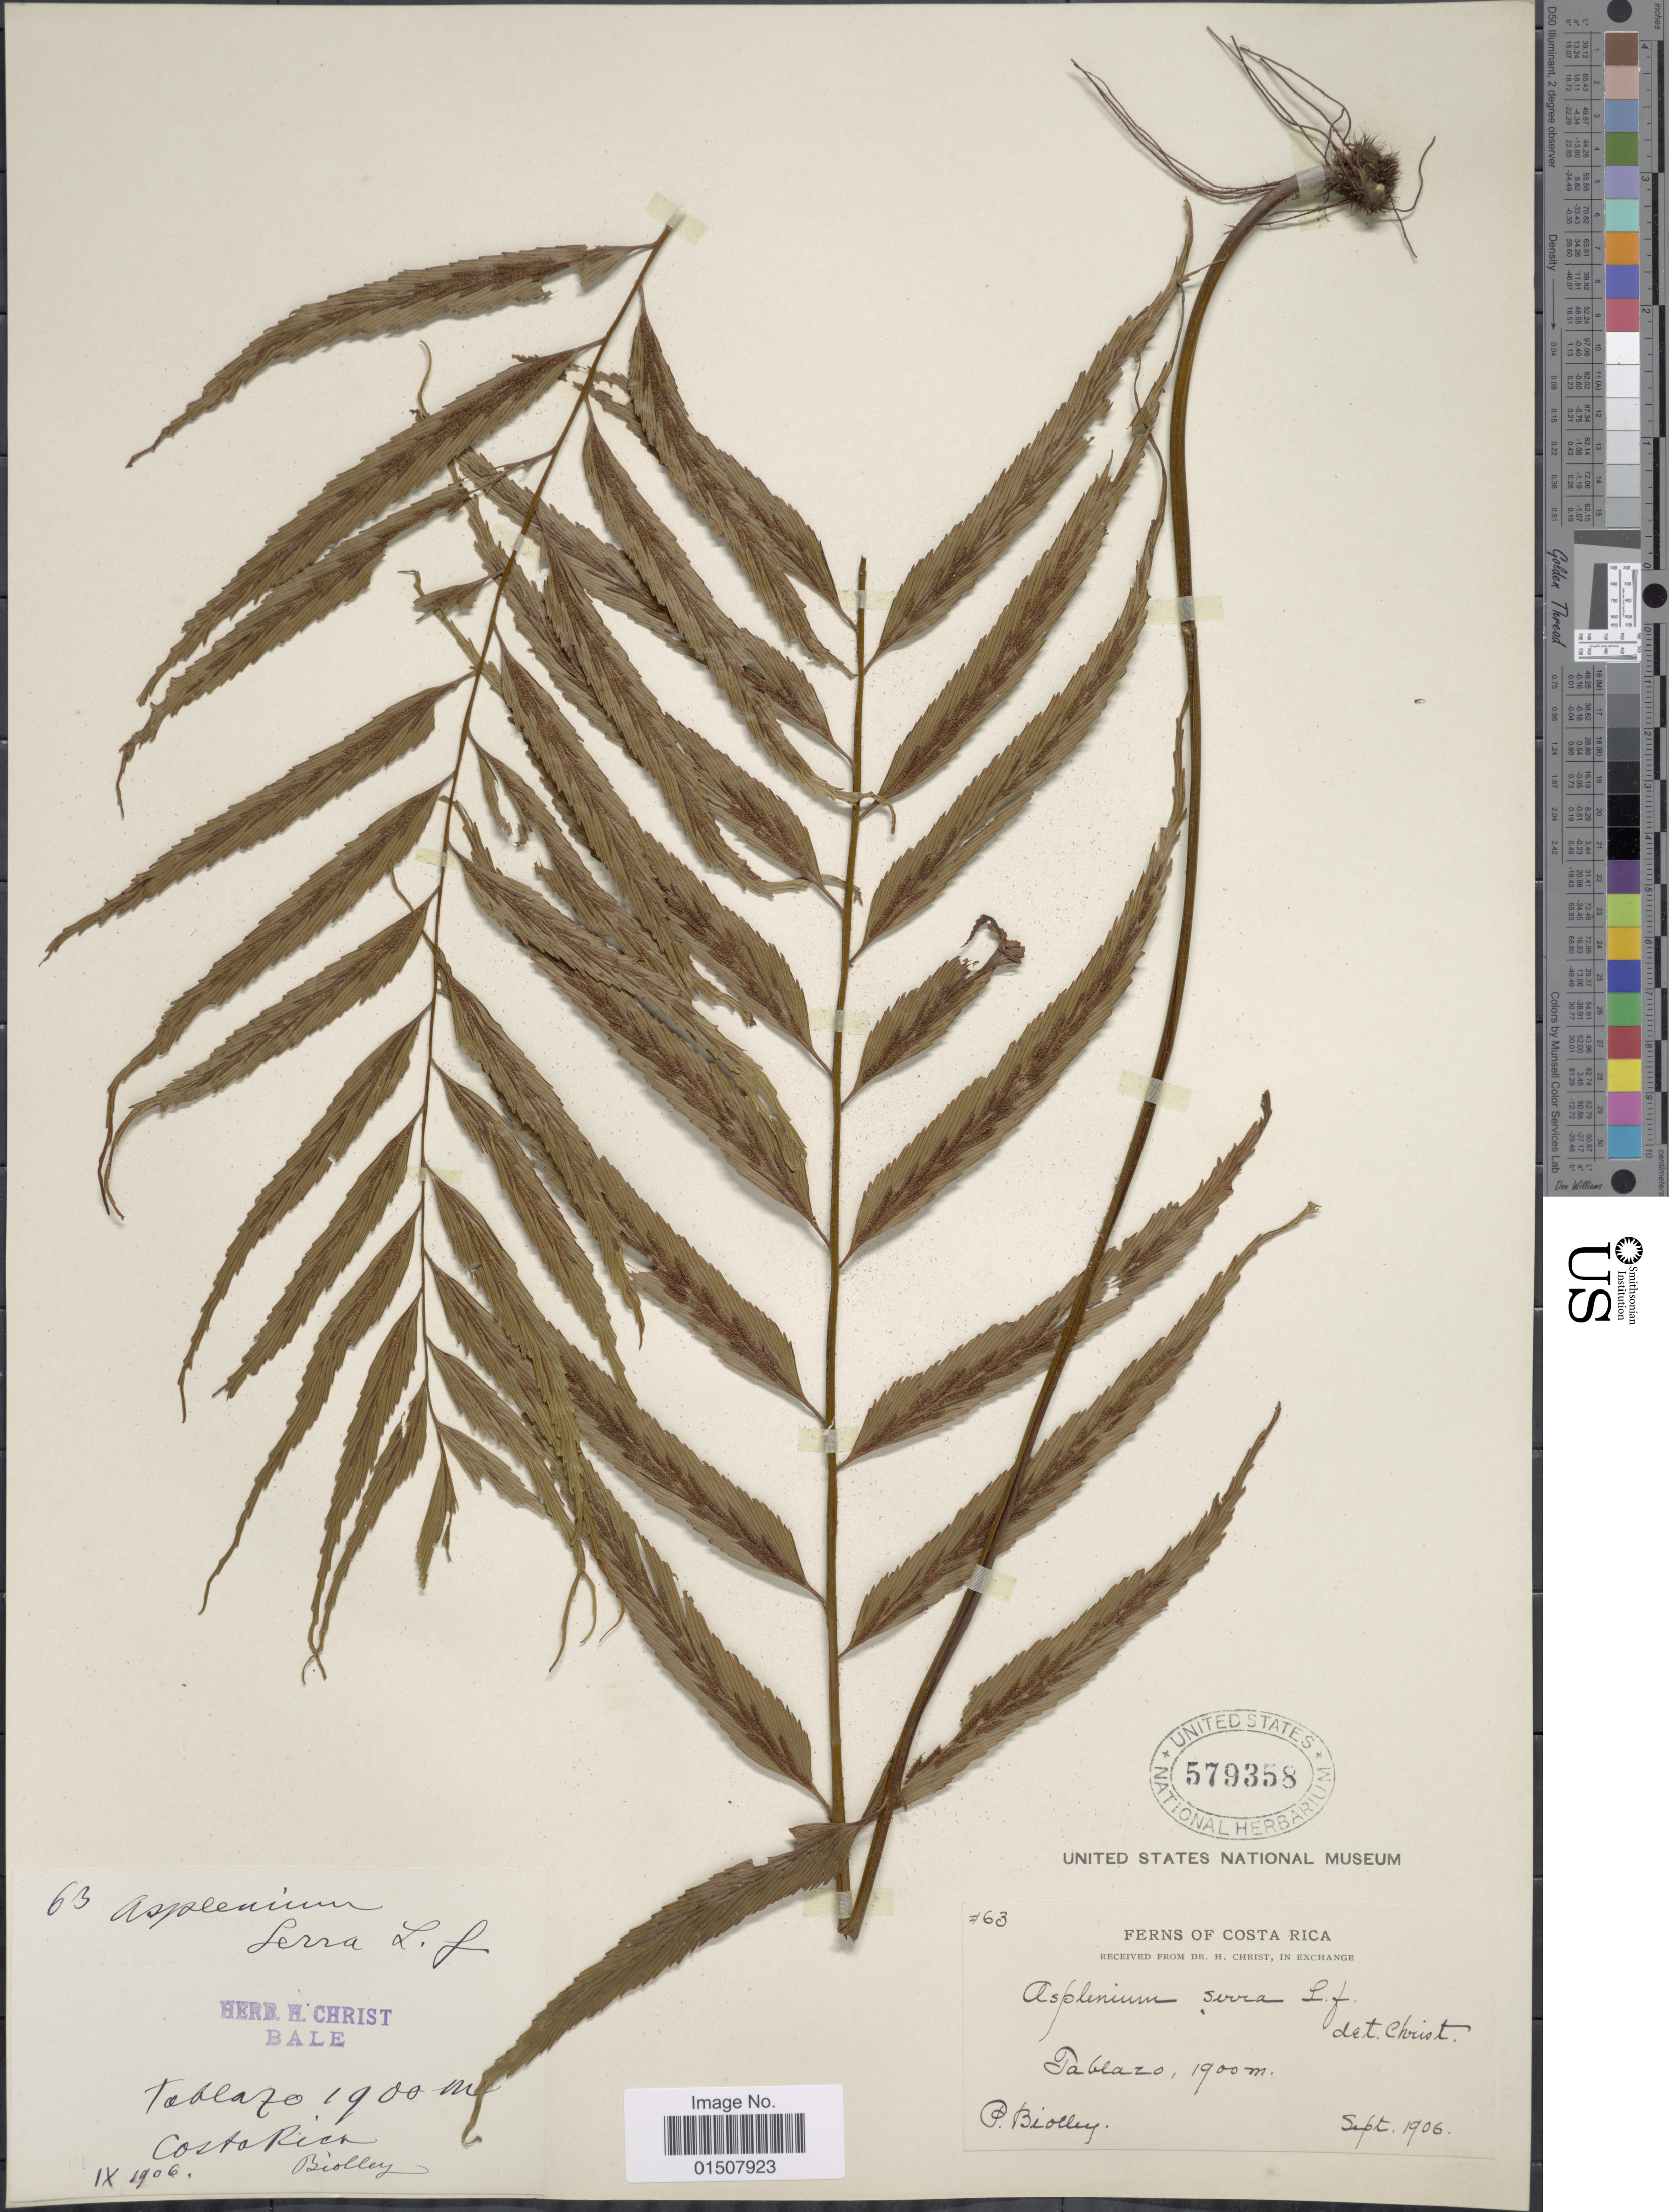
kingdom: Plantae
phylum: Tracheophyta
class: Polypodiopsida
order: Polypodiales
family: Aspleniaceae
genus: Asplenium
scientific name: Asplenium serra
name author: Langsd. & Fisch.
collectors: P. Biolley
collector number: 63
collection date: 1906-09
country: Costa Rica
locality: Tablazo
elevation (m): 1900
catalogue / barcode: US 579358